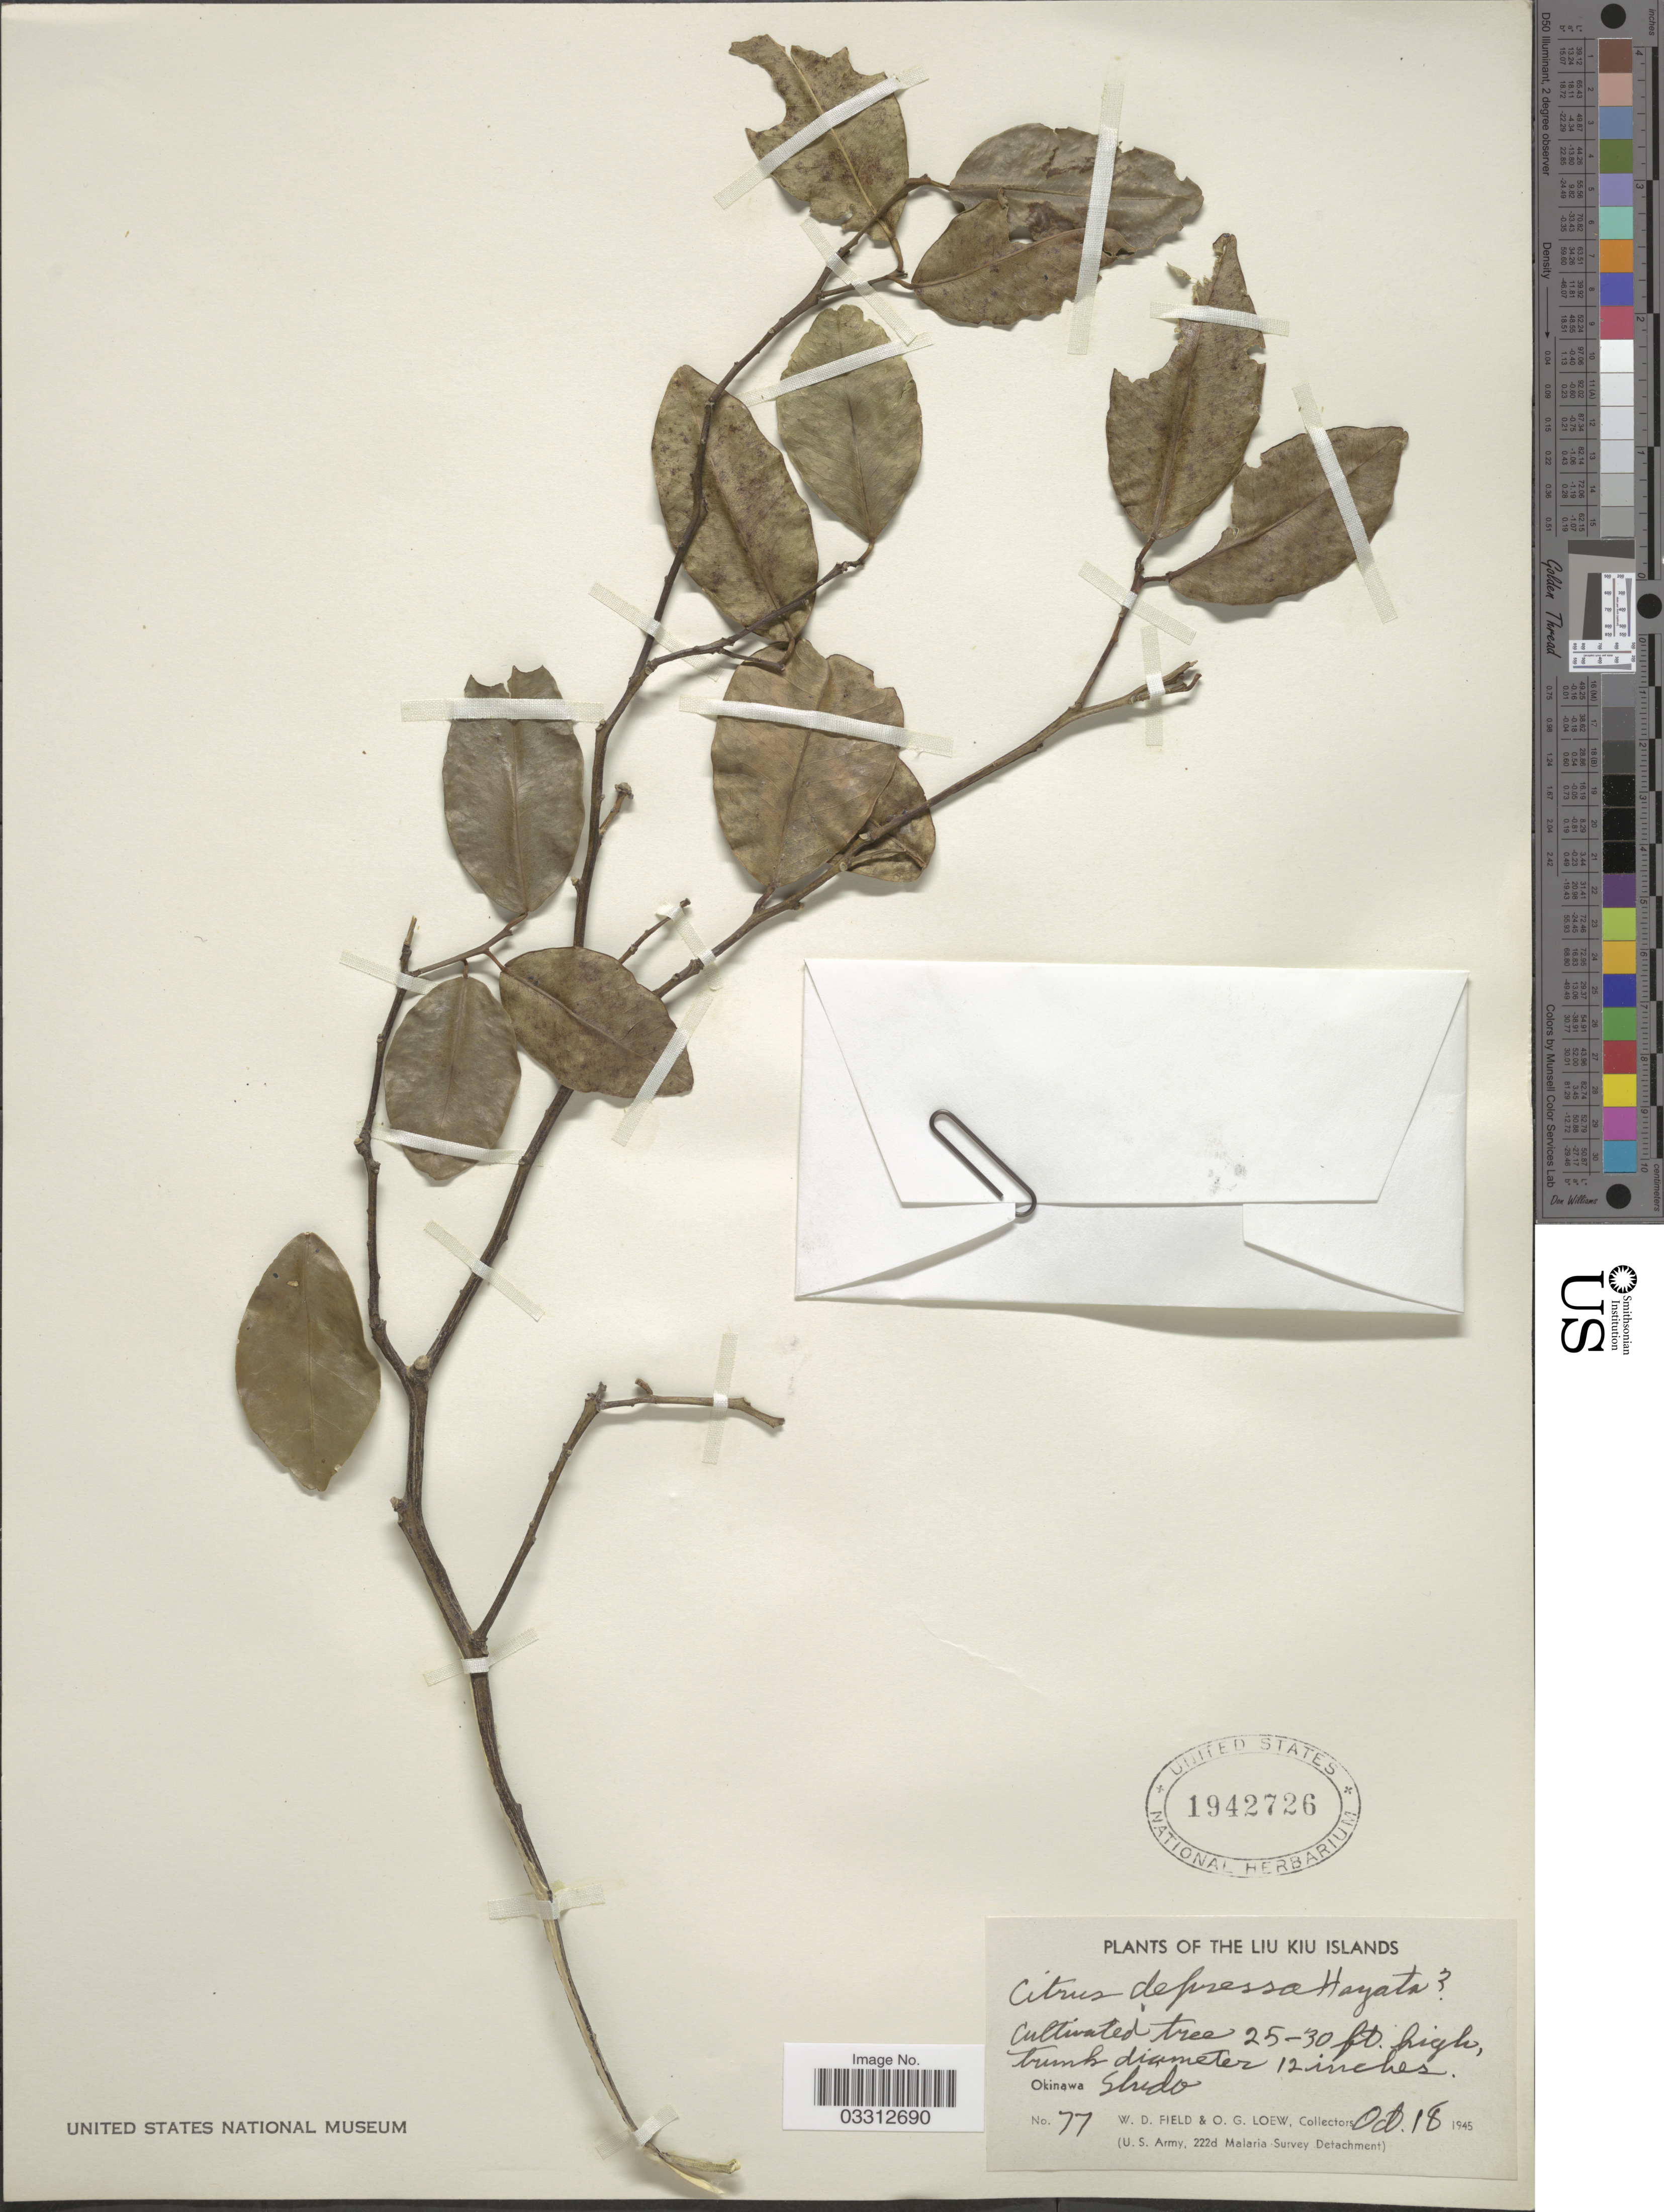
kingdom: Plantae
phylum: Tracheophyta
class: Magnoliopsida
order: Sapindales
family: Rutaceae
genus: Citrus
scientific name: Citrus depressa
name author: Hayata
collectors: W. D. Field & O. G. Loew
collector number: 77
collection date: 1945-10-18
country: Japan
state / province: Okinawa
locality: The Liu Kiu Islands, Okinawa, Shido.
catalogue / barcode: US 1942726